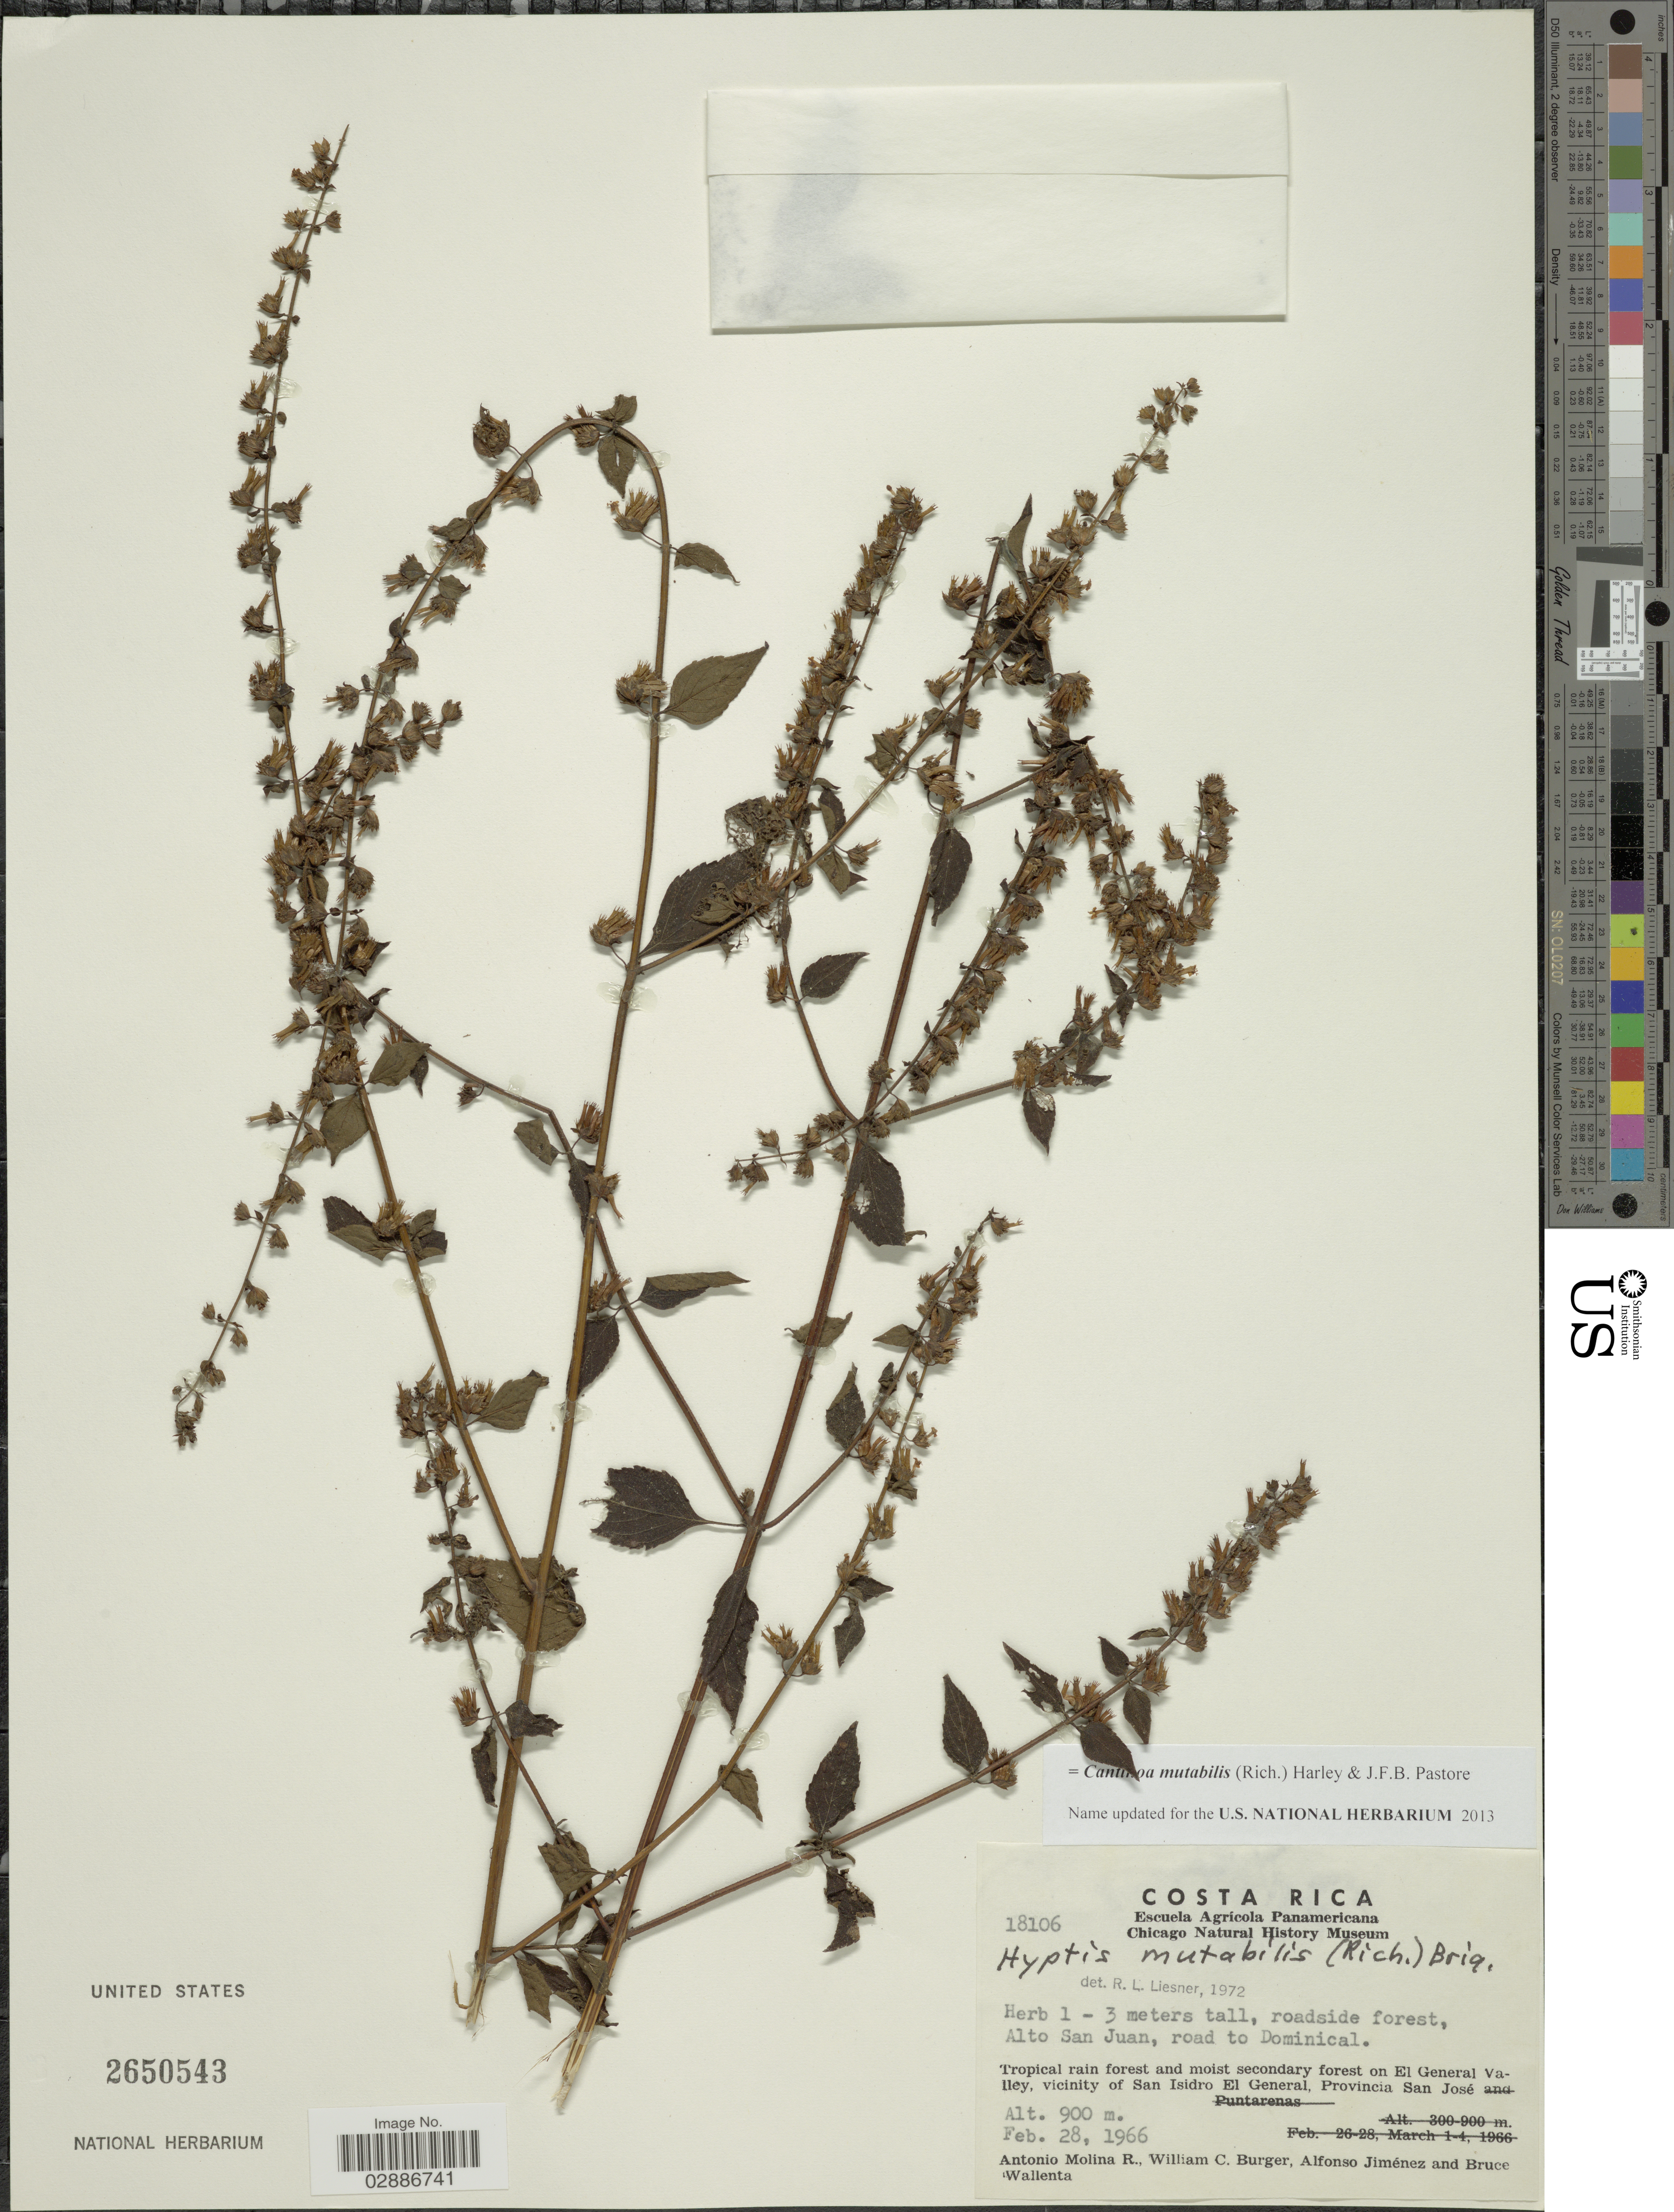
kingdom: Plantae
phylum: Tracheophyta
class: Magnoliopsida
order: Lamiales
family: Lamiaceae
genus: Cantinoa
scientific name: Cantinoa mutabilis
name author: (Rich.) Harley & J.F.B. Pastore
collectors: A. Molina R., W. Burger, A. Jiménez & B. Wallenta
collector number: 18106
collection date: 1966-02-28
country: Costa Rica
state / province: San José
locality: On El General Valley, vicinity of San Isidro El General.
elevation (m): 900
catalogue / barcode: US 2650543